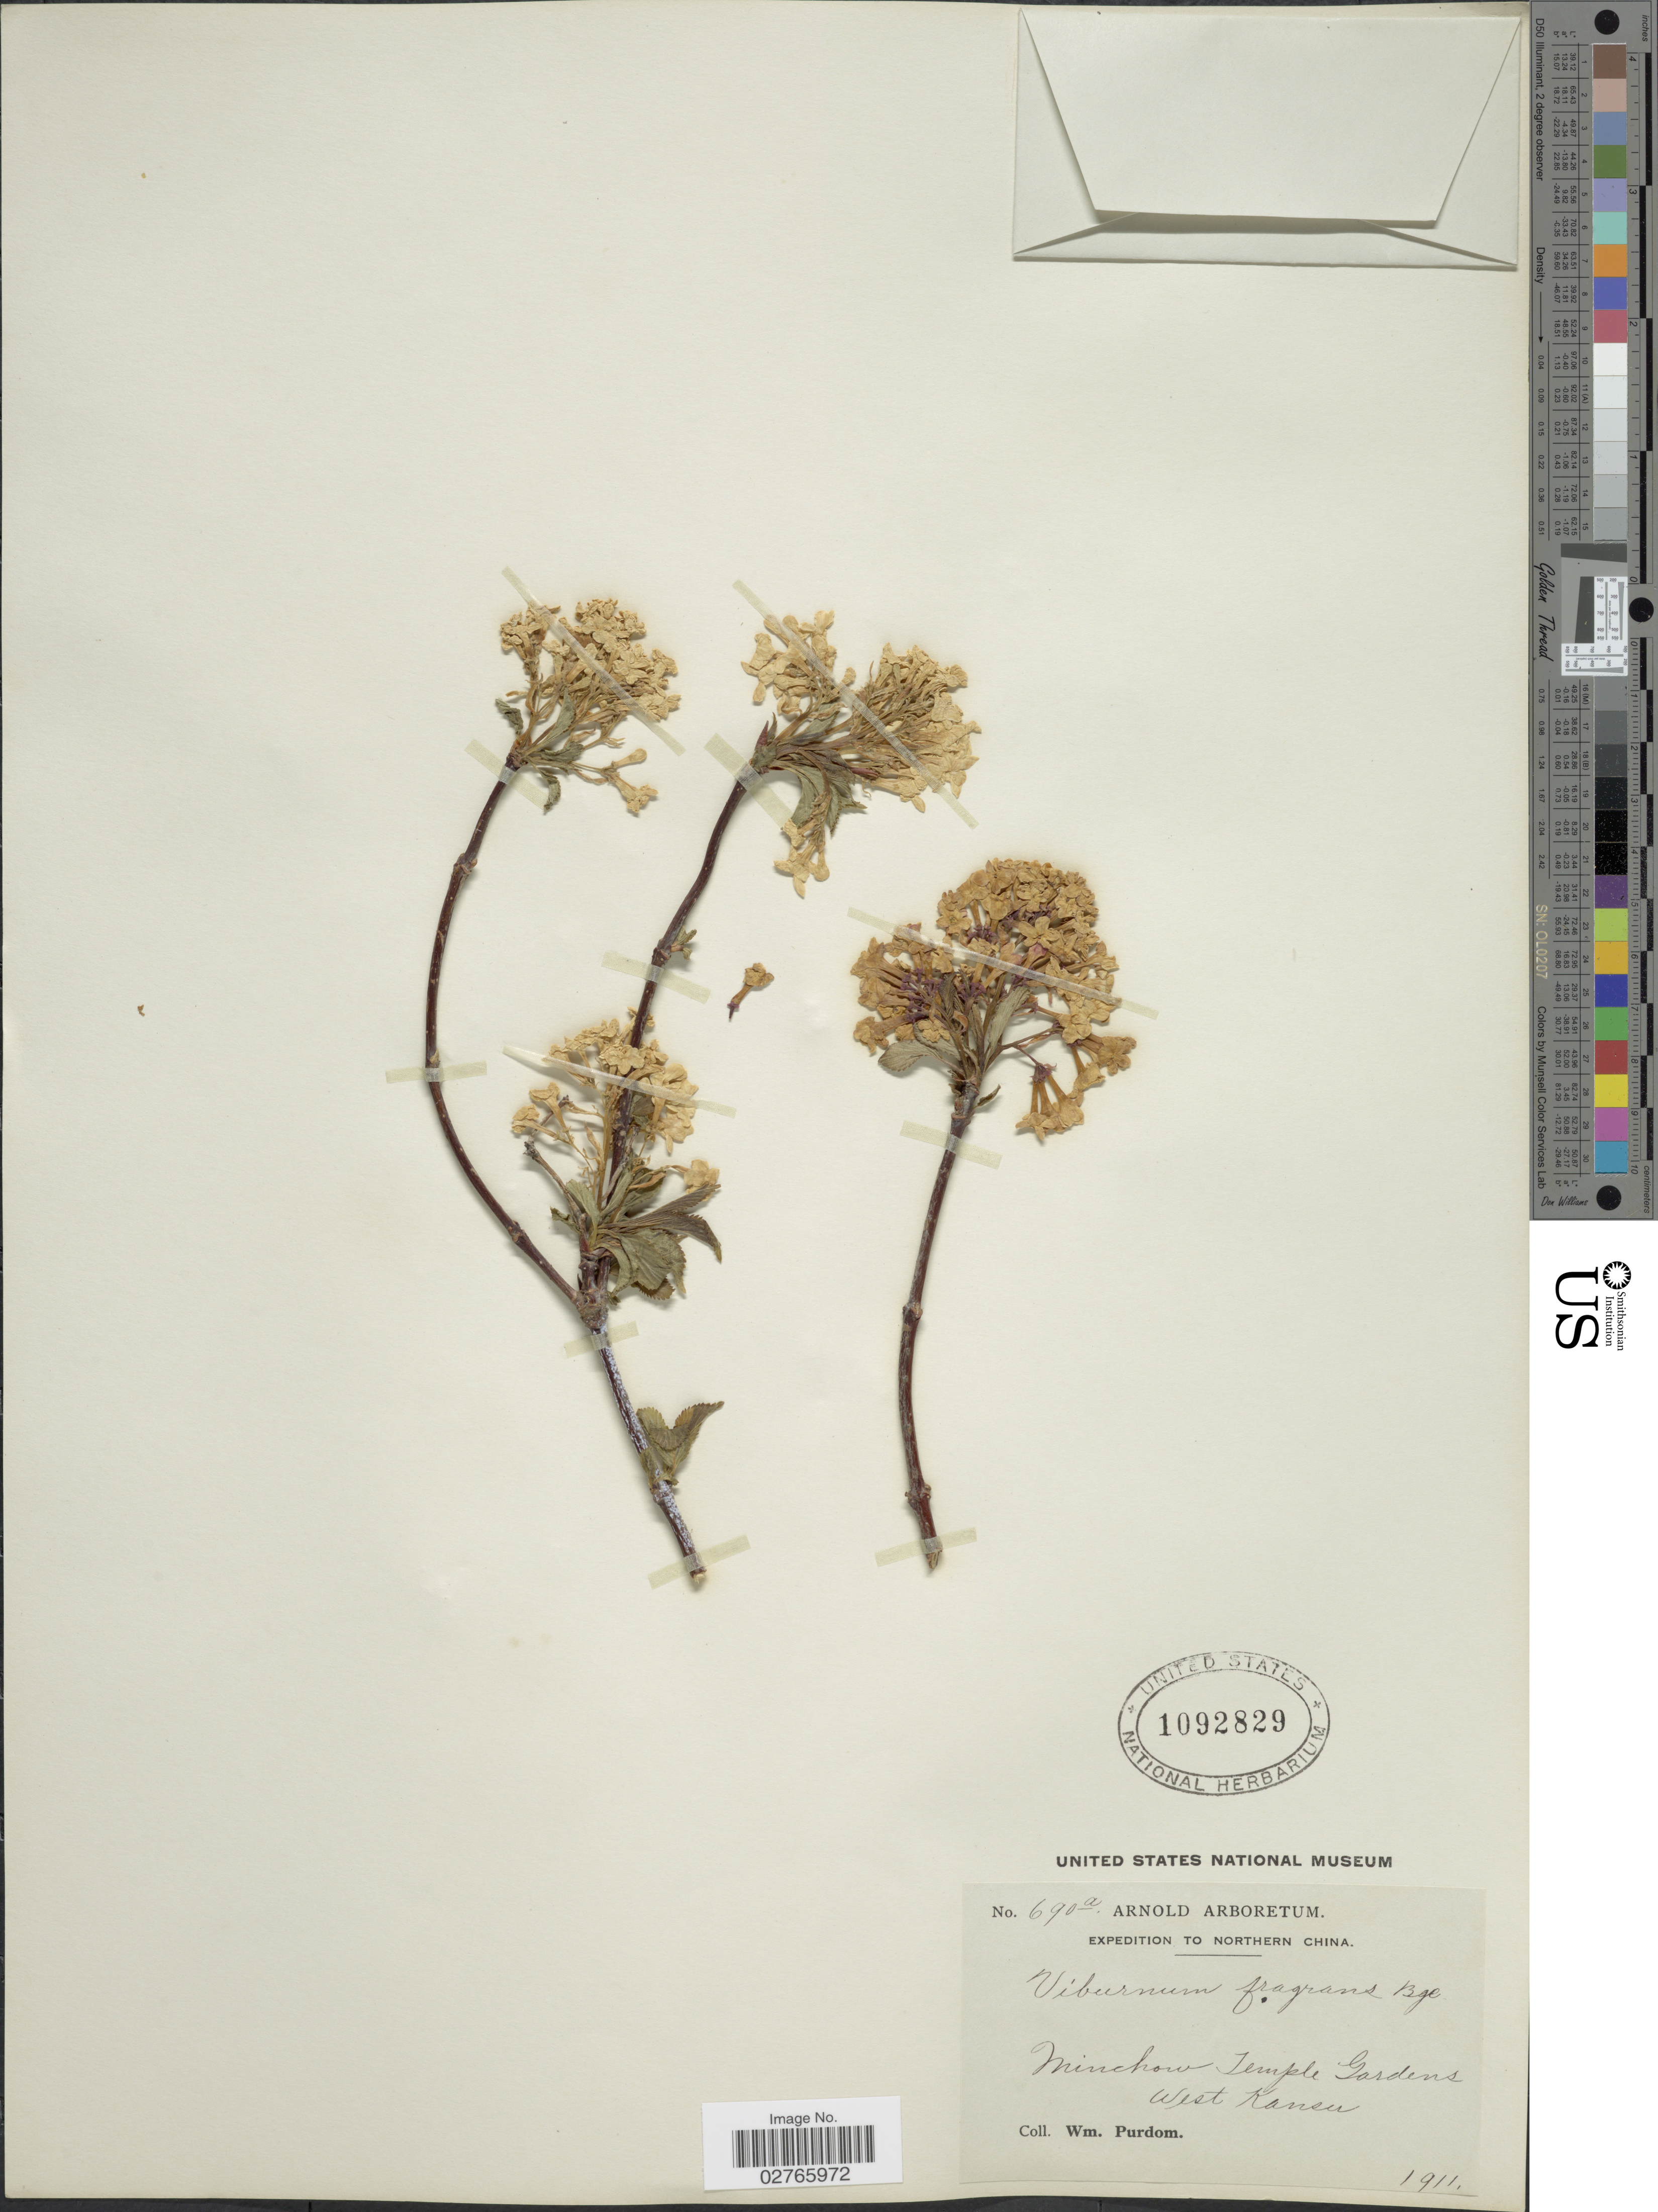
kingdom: Plantae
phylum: Tracheophyta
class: Magnoliopsida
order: Dipsacales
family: Viburnaceae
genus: Viburnum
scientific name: Viburnum fragrans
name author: Bunge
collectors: W. Purdom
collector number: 690a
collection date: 1911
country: China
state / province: Gansu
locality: Northern China. Minchow Temple Gardens. West Kansu.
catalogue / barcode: US 1092829